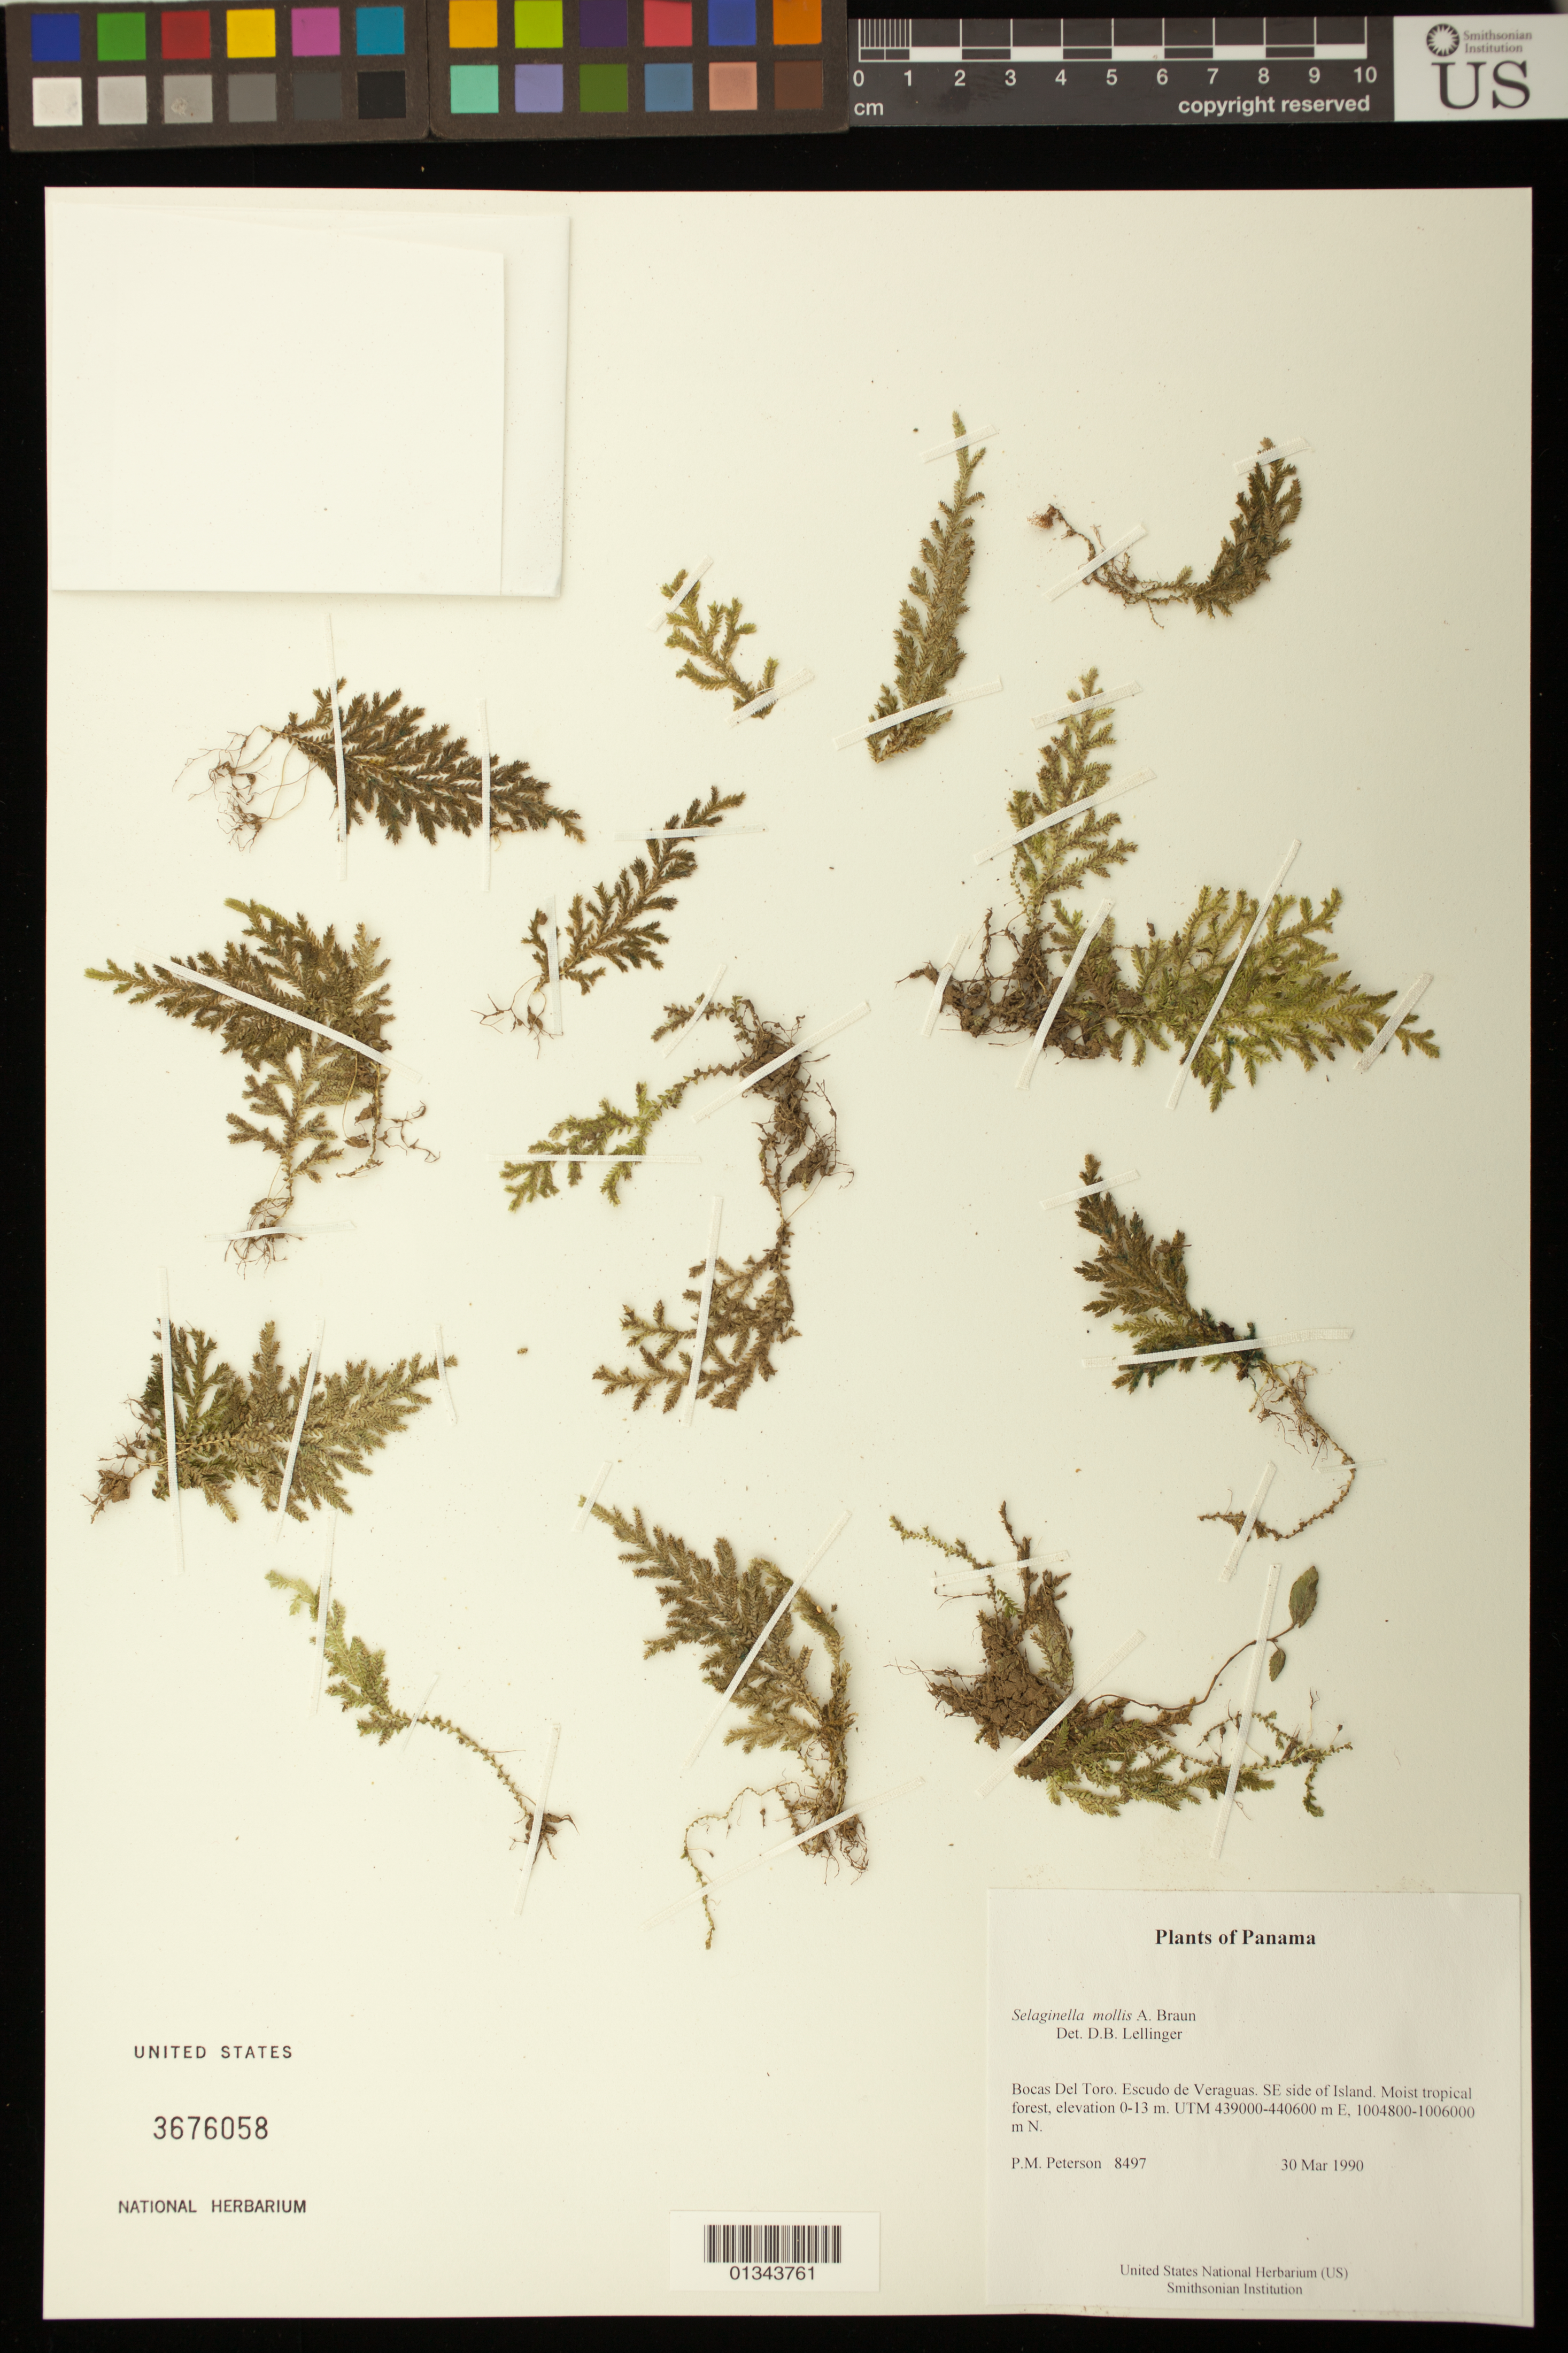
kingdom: Plantae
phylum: Tracheophyta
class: Lycopodiopsida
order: Selaginellales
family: Selaginellaceae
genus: Selaginella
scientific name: Selaginella mollis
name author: A. Braun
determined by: Lellinger, David B., (BOT), Smithsonian Institution - National Museum of Natural History (UNITED STATES)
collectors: P. M. Peterson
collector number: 8497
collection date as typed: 30 Mar 1990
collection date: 1990-03-30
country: Panama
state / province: Bocas del Toro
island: Escudo de Veraguas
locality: SE side of Island.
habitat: Moist tropical forest, UTM 439000-440600 m E. to 1004800-1006000 m N.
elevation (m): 0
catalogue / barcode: US 3676058